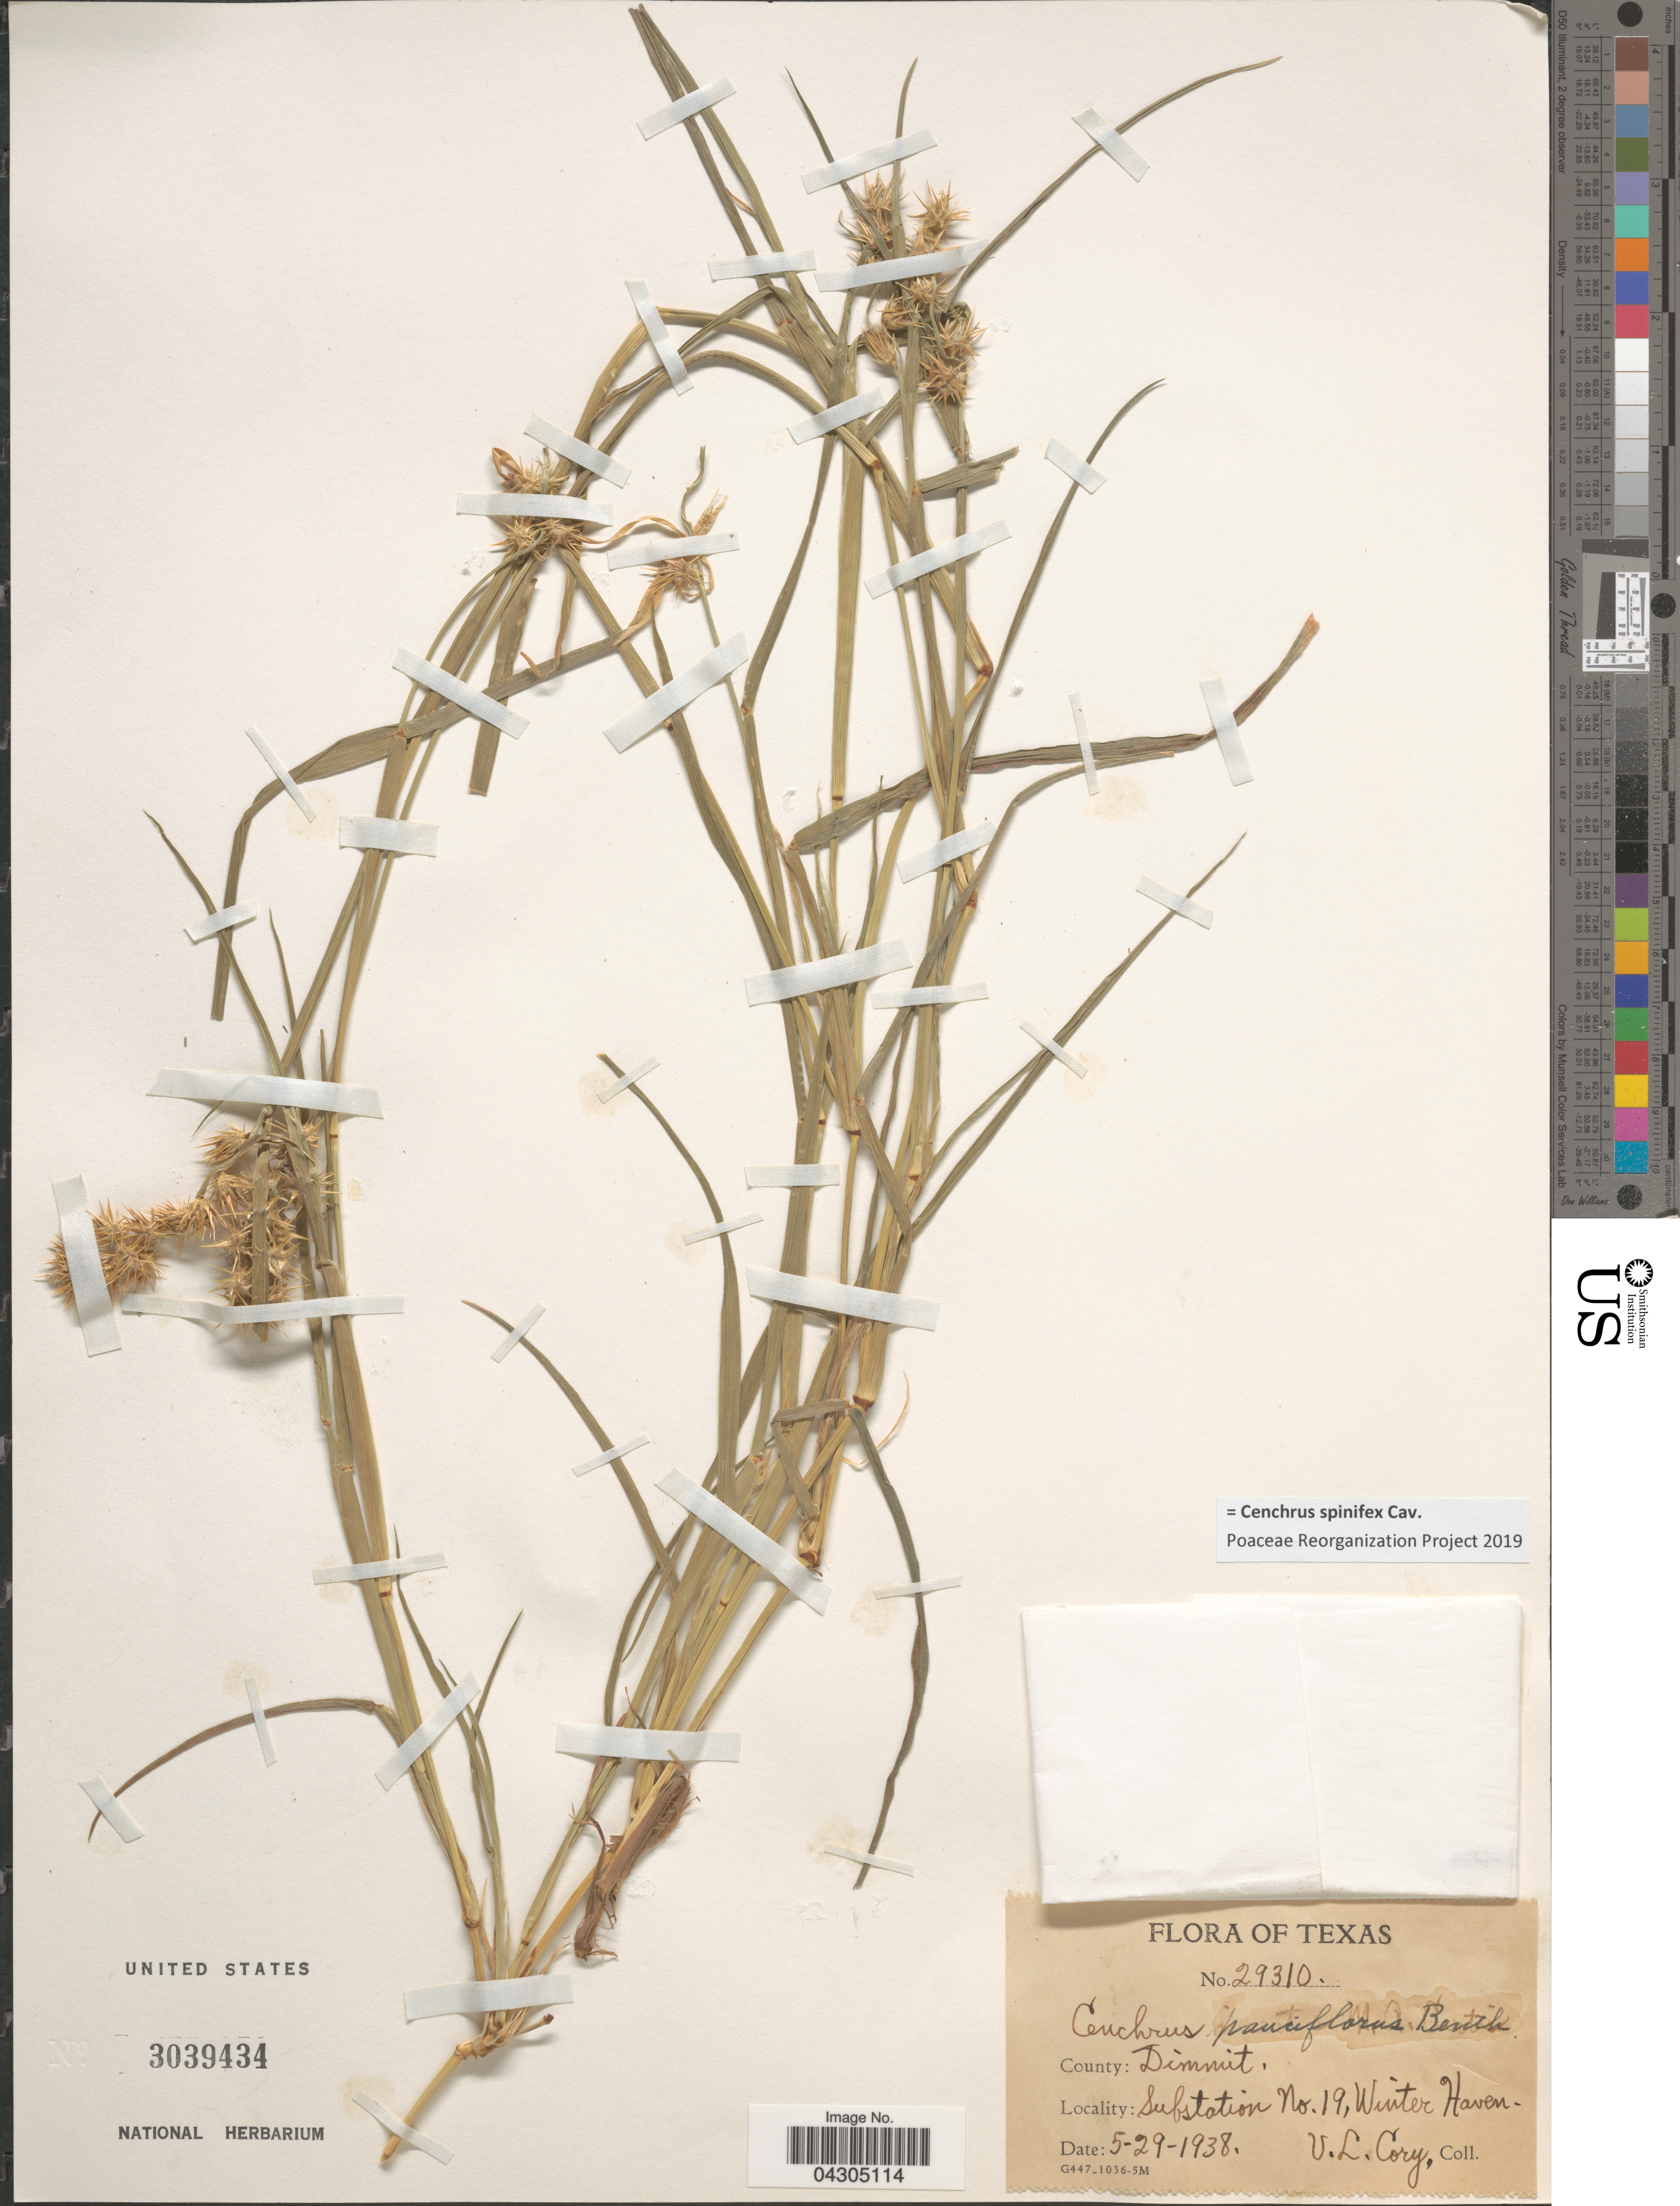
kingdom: Plantae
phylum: Tracheophyta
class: Liliopsida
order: Poales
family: Poaceae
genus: Cenchrus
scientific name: Cenchrus spinifex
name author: Cav.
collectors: V. Cory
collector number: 29310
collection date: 1938-05-29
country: United States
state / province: Texas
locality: County: Dimmit. Substation No. 19, Winter Haven.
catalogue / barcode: US 3039434